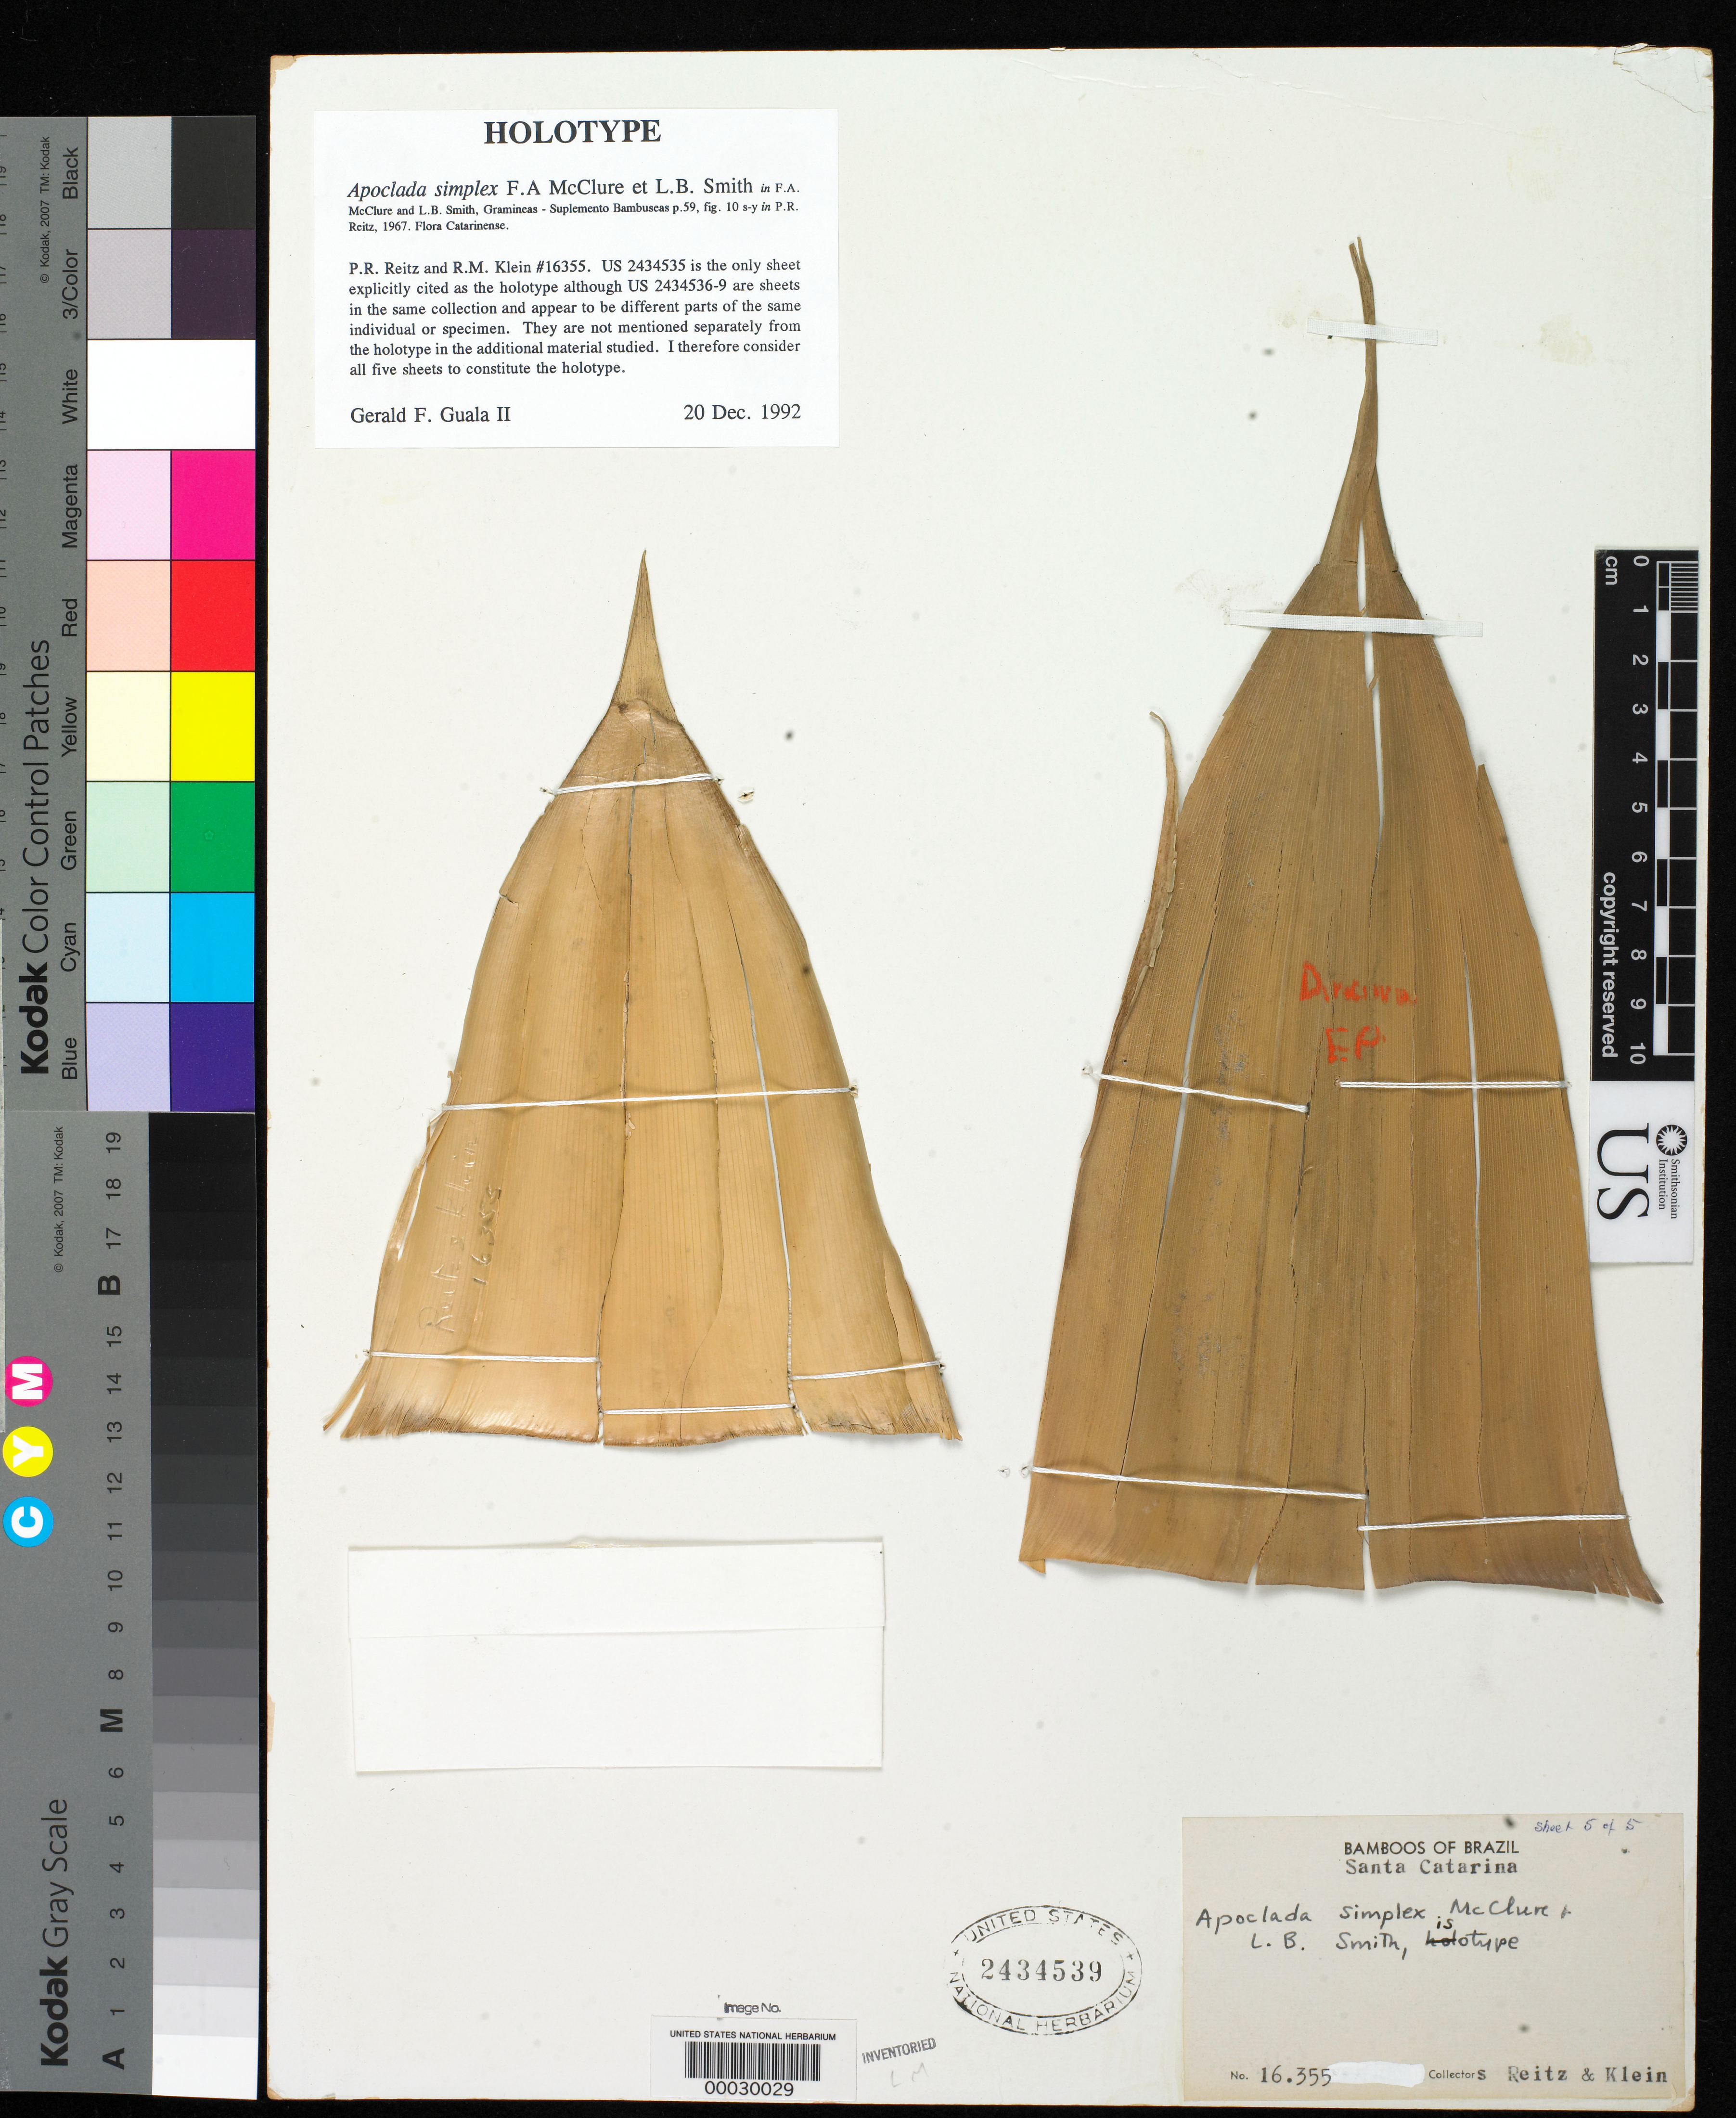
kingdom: Plantae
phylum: Tracheophyta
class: Liliopsida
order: Poales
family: Poaceae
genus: Apoclada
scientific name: Apoclada simplex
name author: McClure & L.B. Sm. in Reitz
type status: Holotype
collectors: R. Reitz & R. M. Klein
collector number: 16355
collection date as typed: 27 Dec 1963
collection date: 1963-12-27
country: Brazil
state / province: Santa Catarina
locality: Palmares, Campos Novos.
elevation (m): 900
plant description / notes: Protologue explicity (and only) cites US 2434535 as "holotypus speciei" but a series of 5 consecutively numbered sheets (USNH 2434535-2434539) are cross-annotated "sheet 1 of 5", "2 of 5", etc. and all were originally annotated "holotype" (sheets 2-5 altered at some later date to "isotype"). See annotation by G.F. Guala II (1992), concluding all 5 sheets comprise a single holotype.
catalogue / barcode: US 2434539